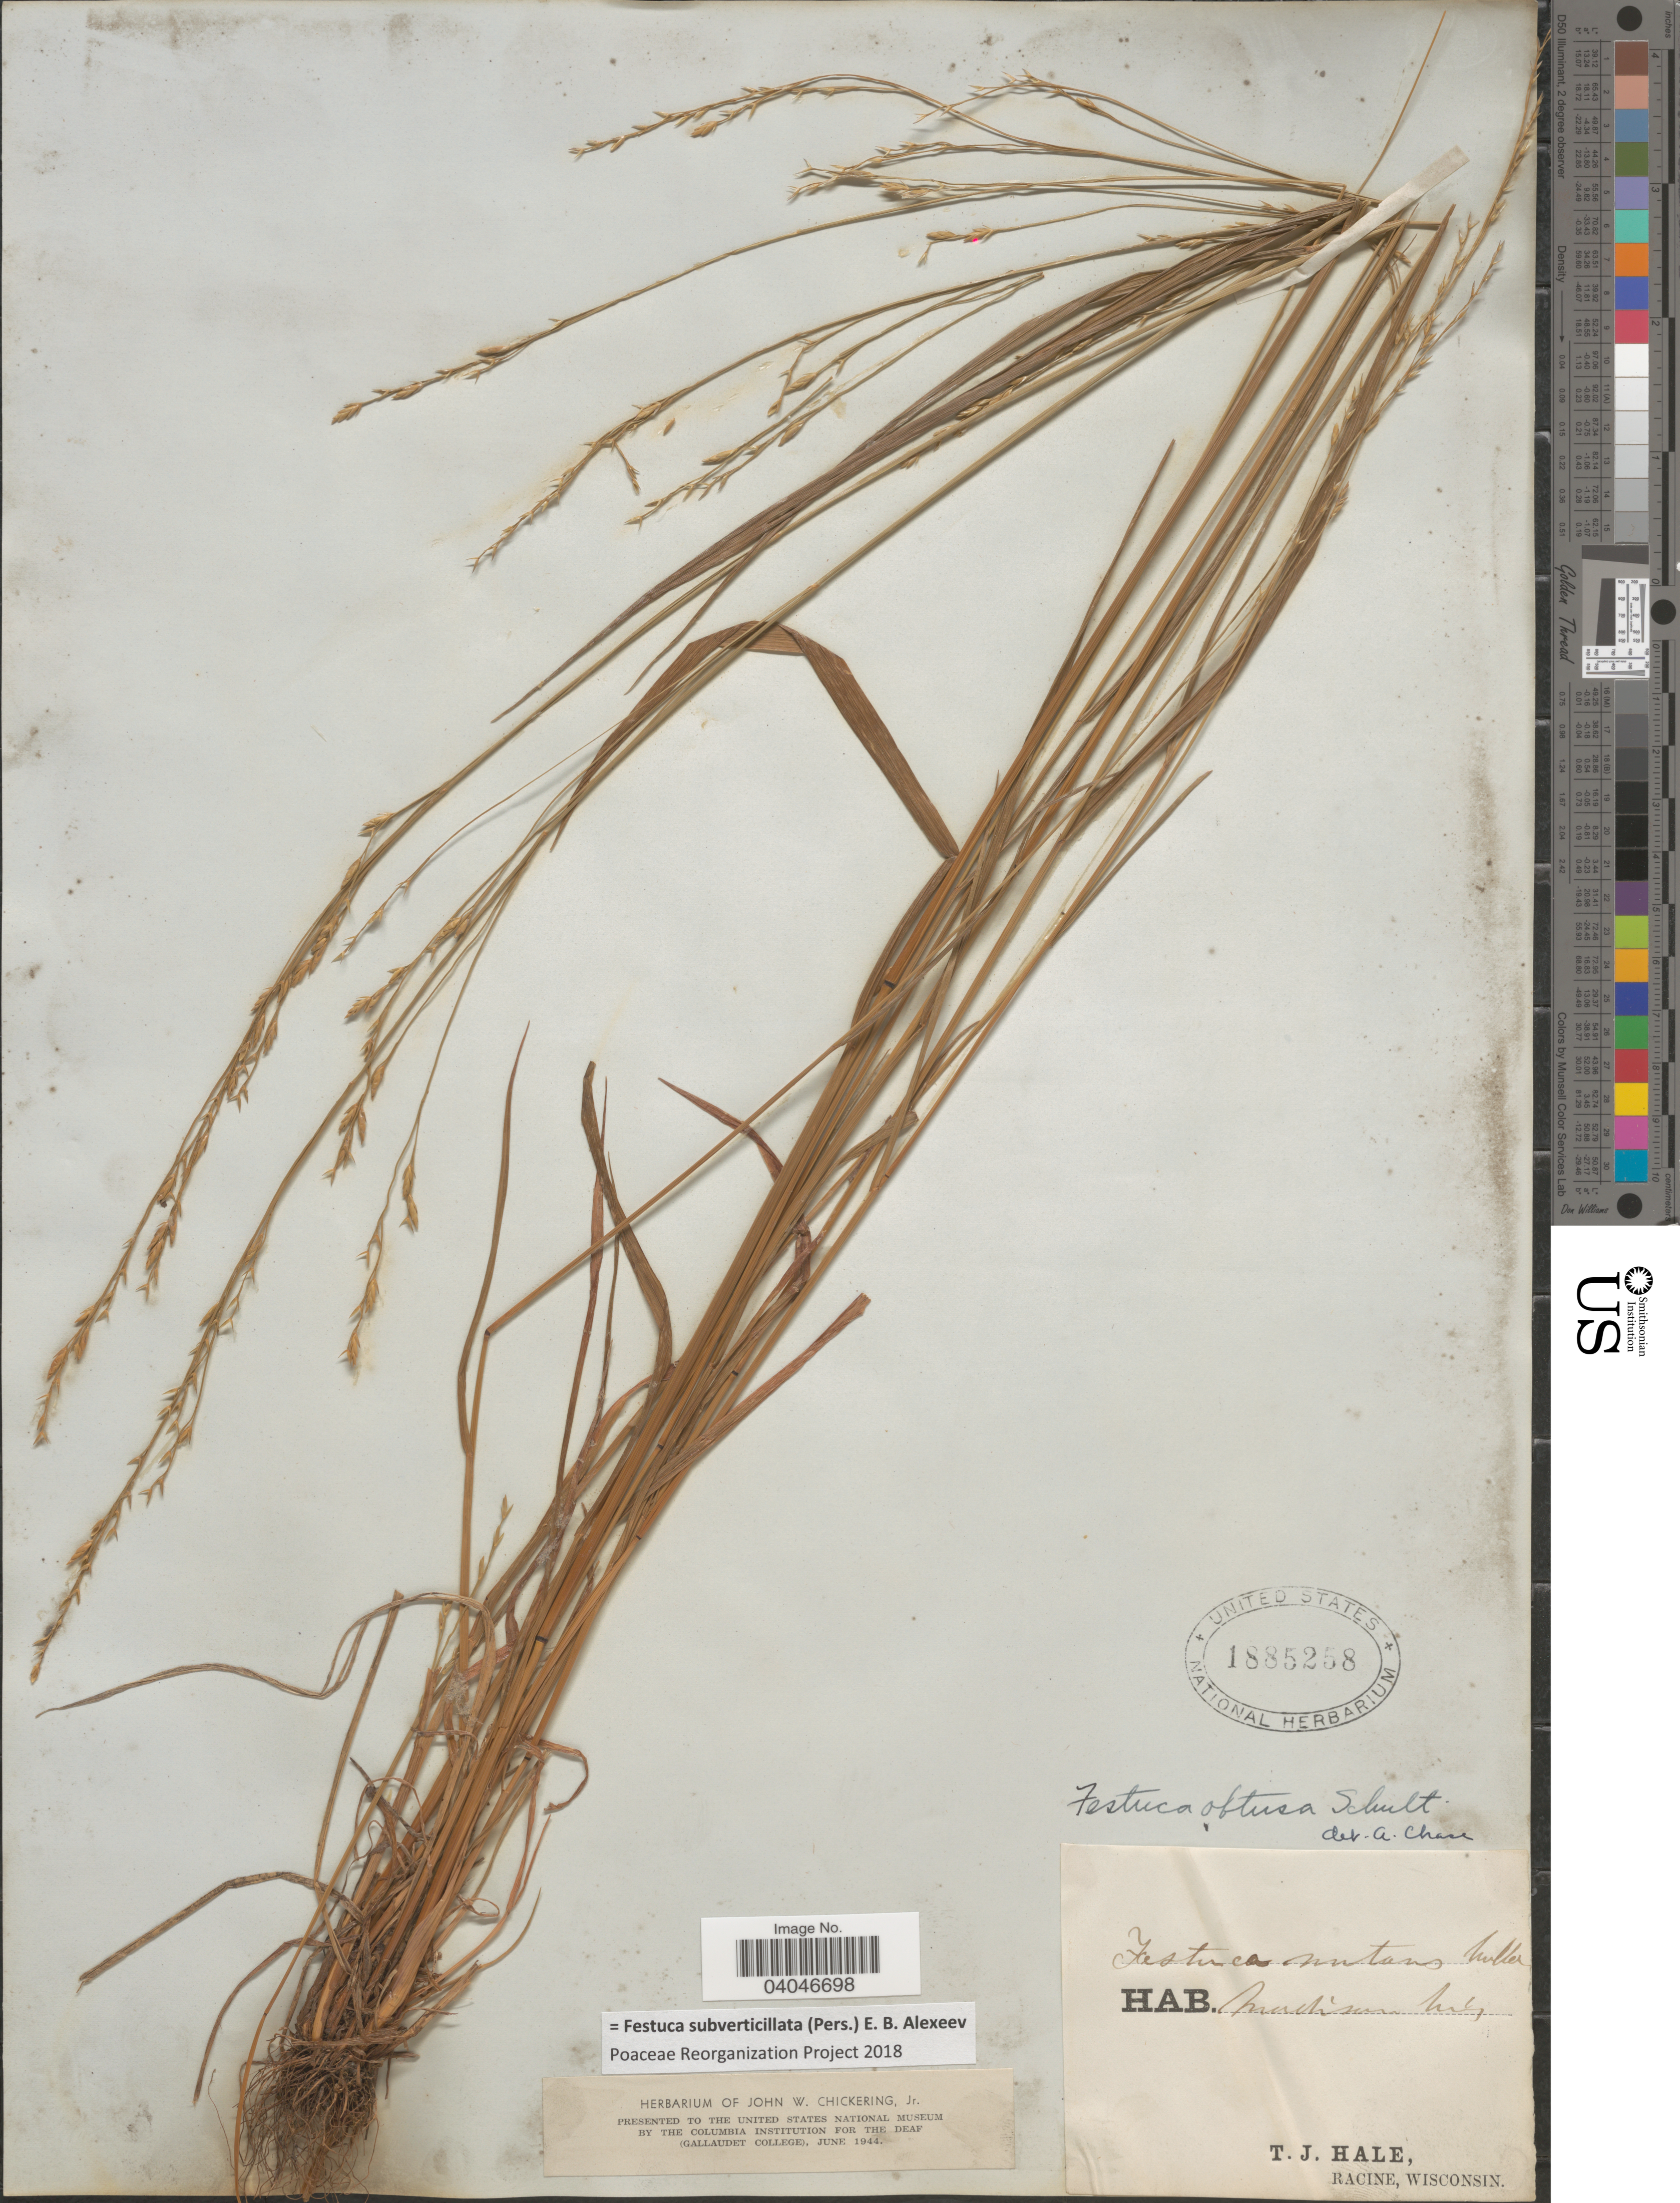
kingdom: Plantae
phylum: Tracheophyta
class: Liliopsida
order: Poales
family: Poaceae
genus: Festuca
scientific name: Festuca subverticillata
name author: (Pers.) E.B. Alexeev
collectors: T. Hale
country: United States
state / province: Wisconsin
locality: Madison Mts.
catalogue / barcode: US 1885258